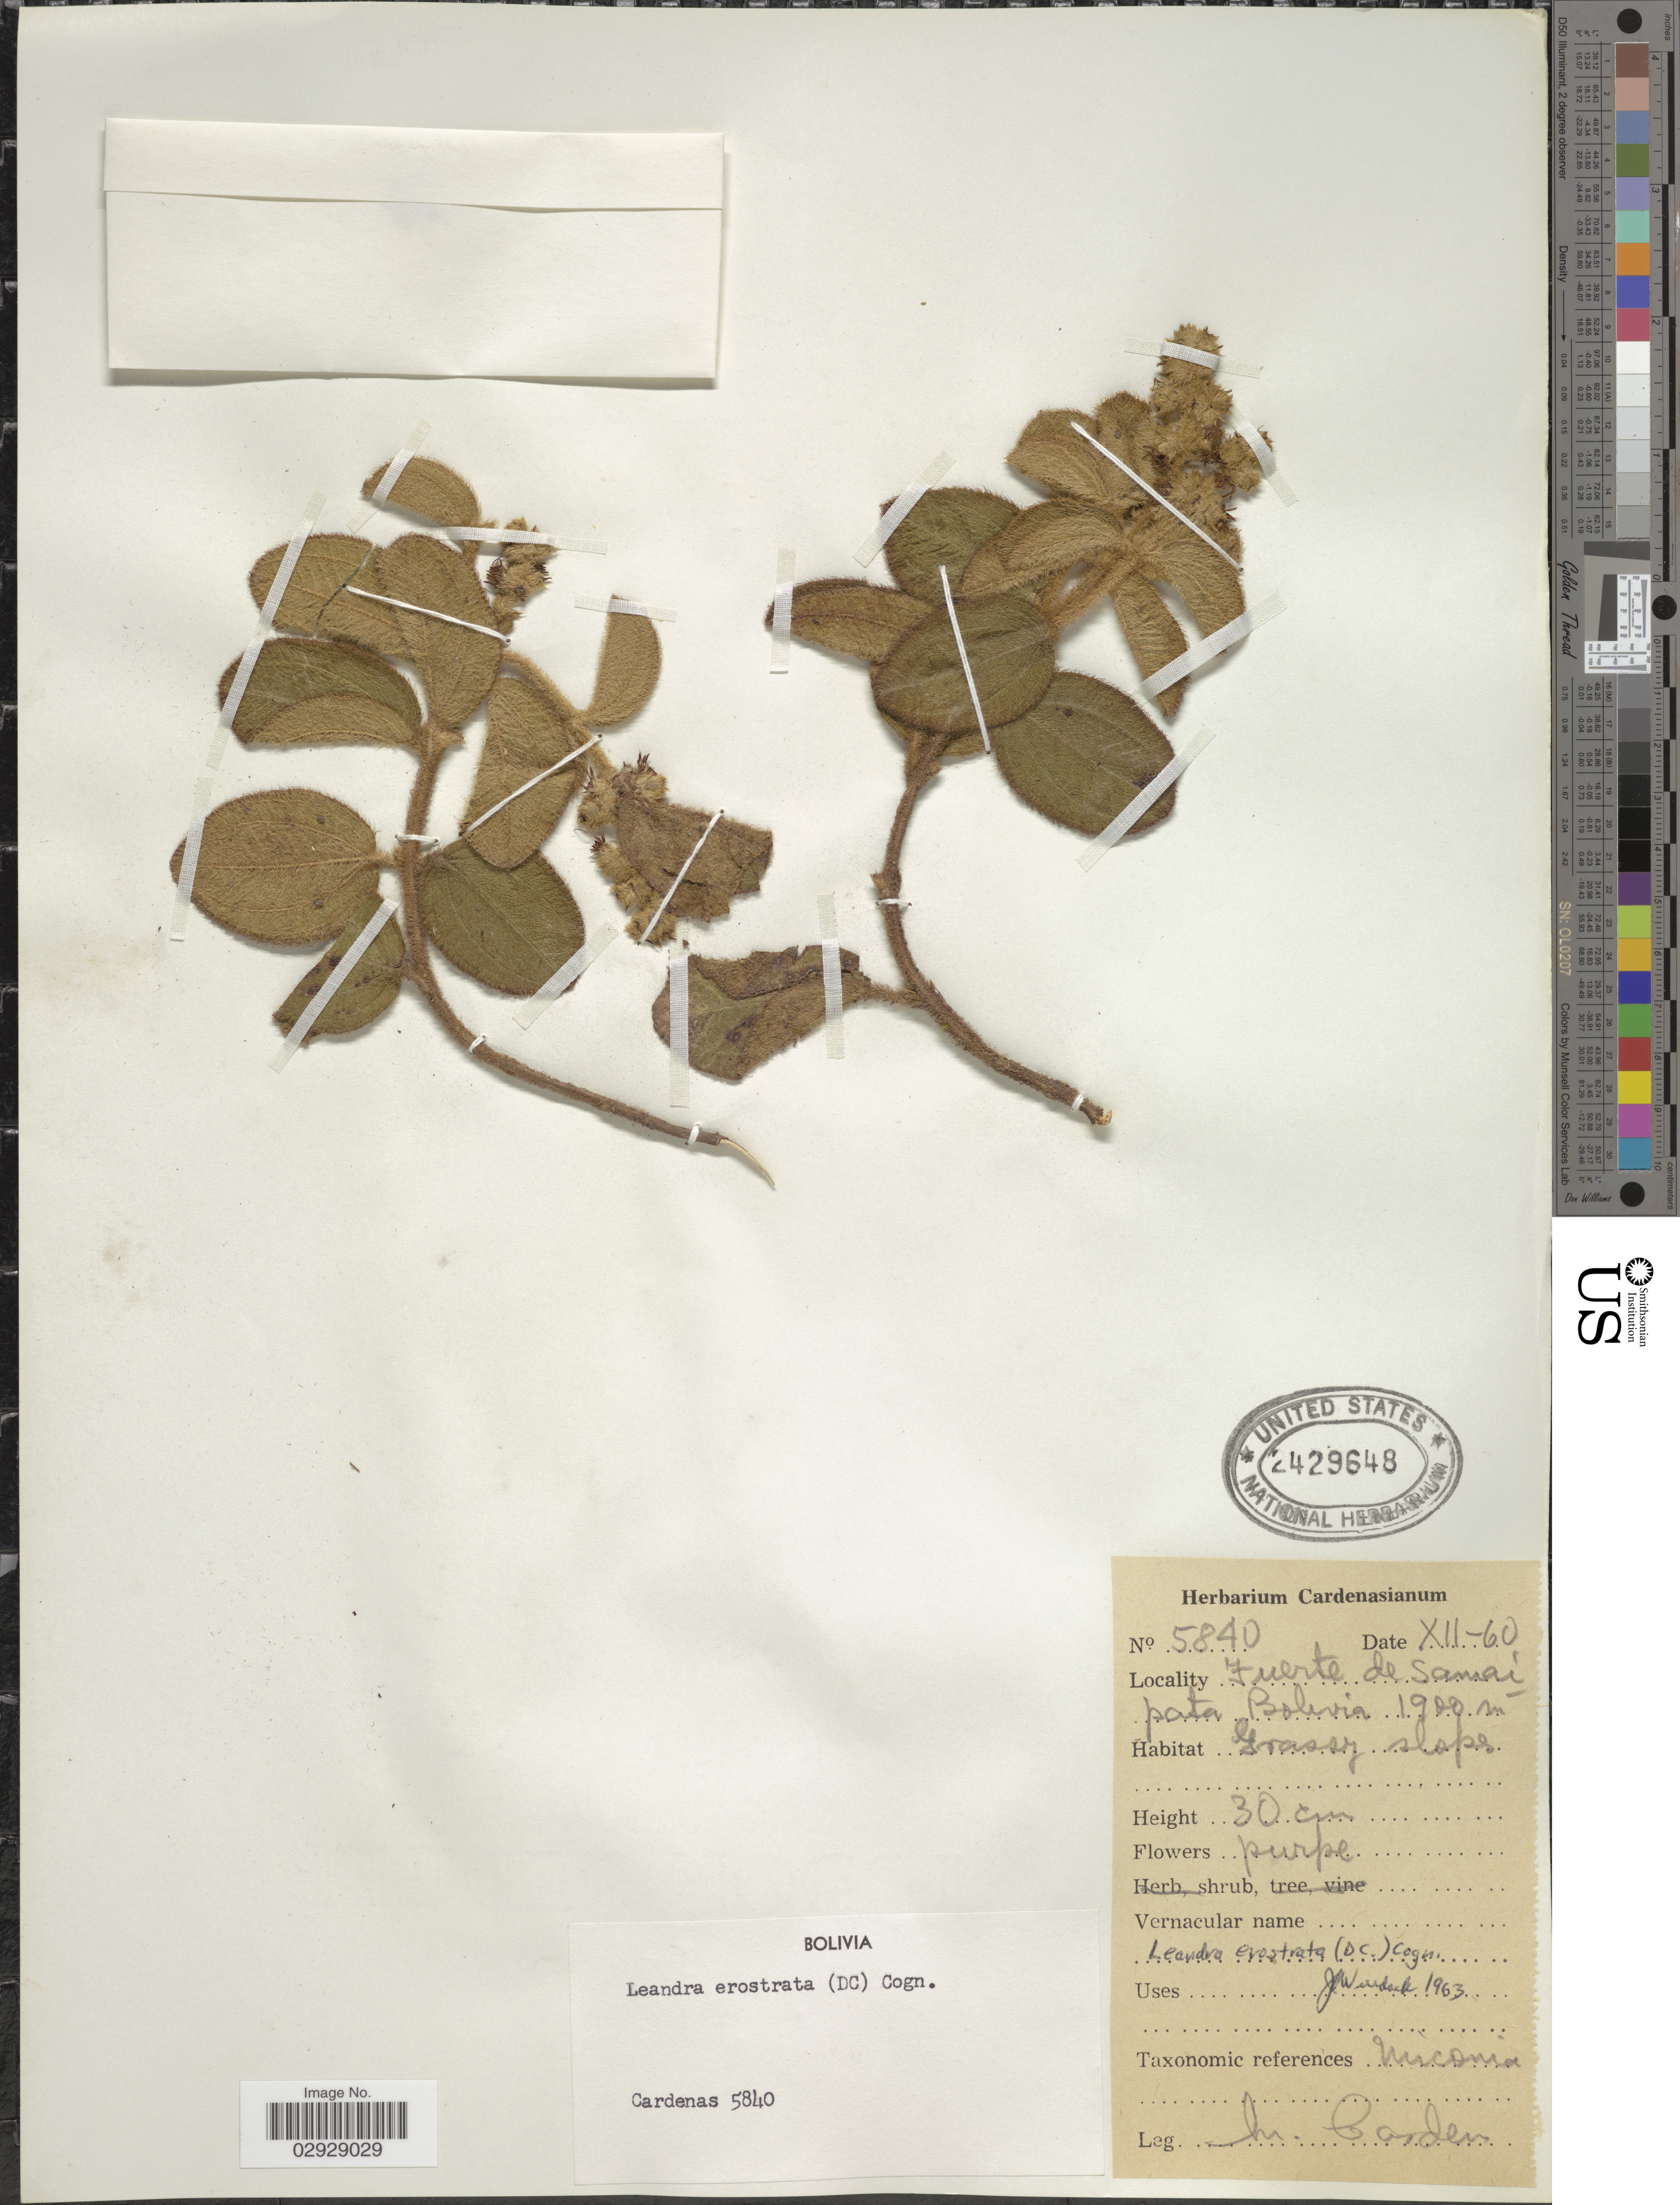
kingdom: Plantae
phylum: Tracheophyta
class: Magnoliopsida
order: Myrtales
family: Melastomataceae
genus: Leandra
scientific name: Leandra erostrata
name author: (DC.) Cogn.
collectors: M. Cárdenas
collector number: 5840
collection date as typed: Transcribed d/m/y: /12/60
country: Bolivia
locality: Fuerte de Samaipata.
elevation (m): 1900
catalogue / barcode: US 2429648